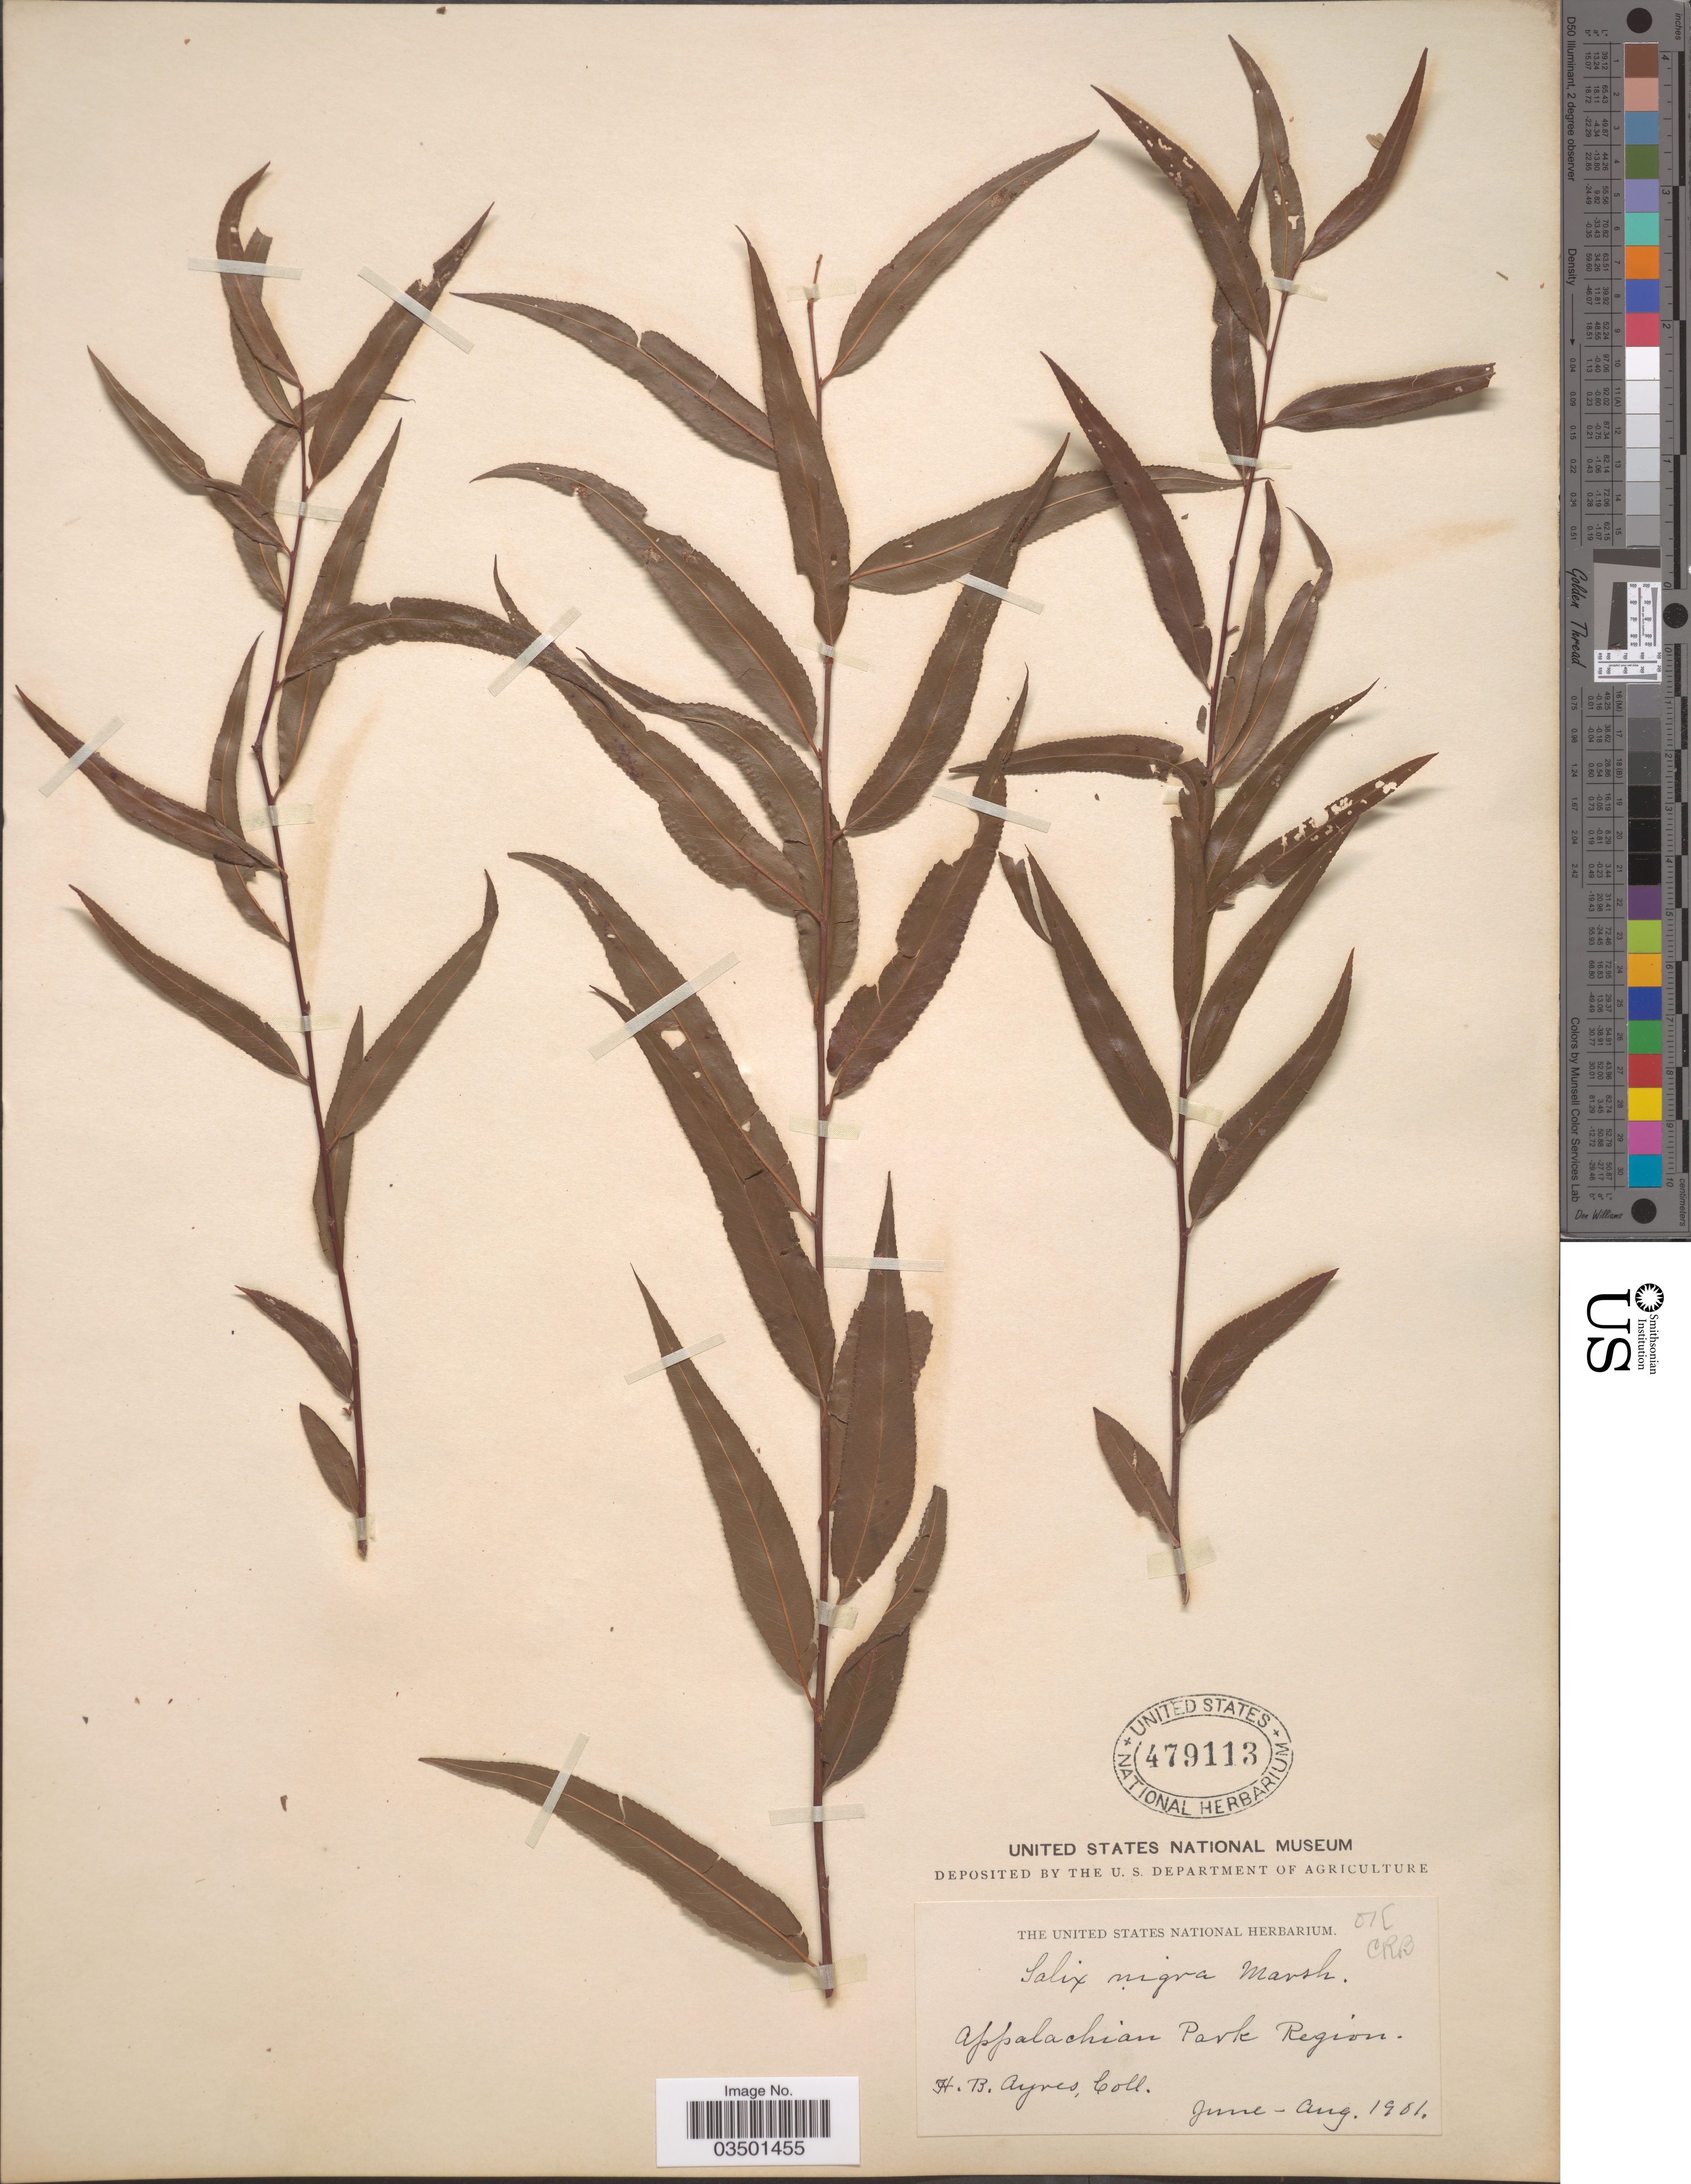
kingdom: Plantae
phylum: Tracheophyta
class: Magnoliopsida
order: Malpighiales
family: Salicaceae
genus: Salix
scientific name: Salix nigra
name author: Marshall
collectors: H. Ayres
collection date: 1901-06/1901-08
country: United States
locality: Appalachian Park Region.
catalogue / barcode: US 479113